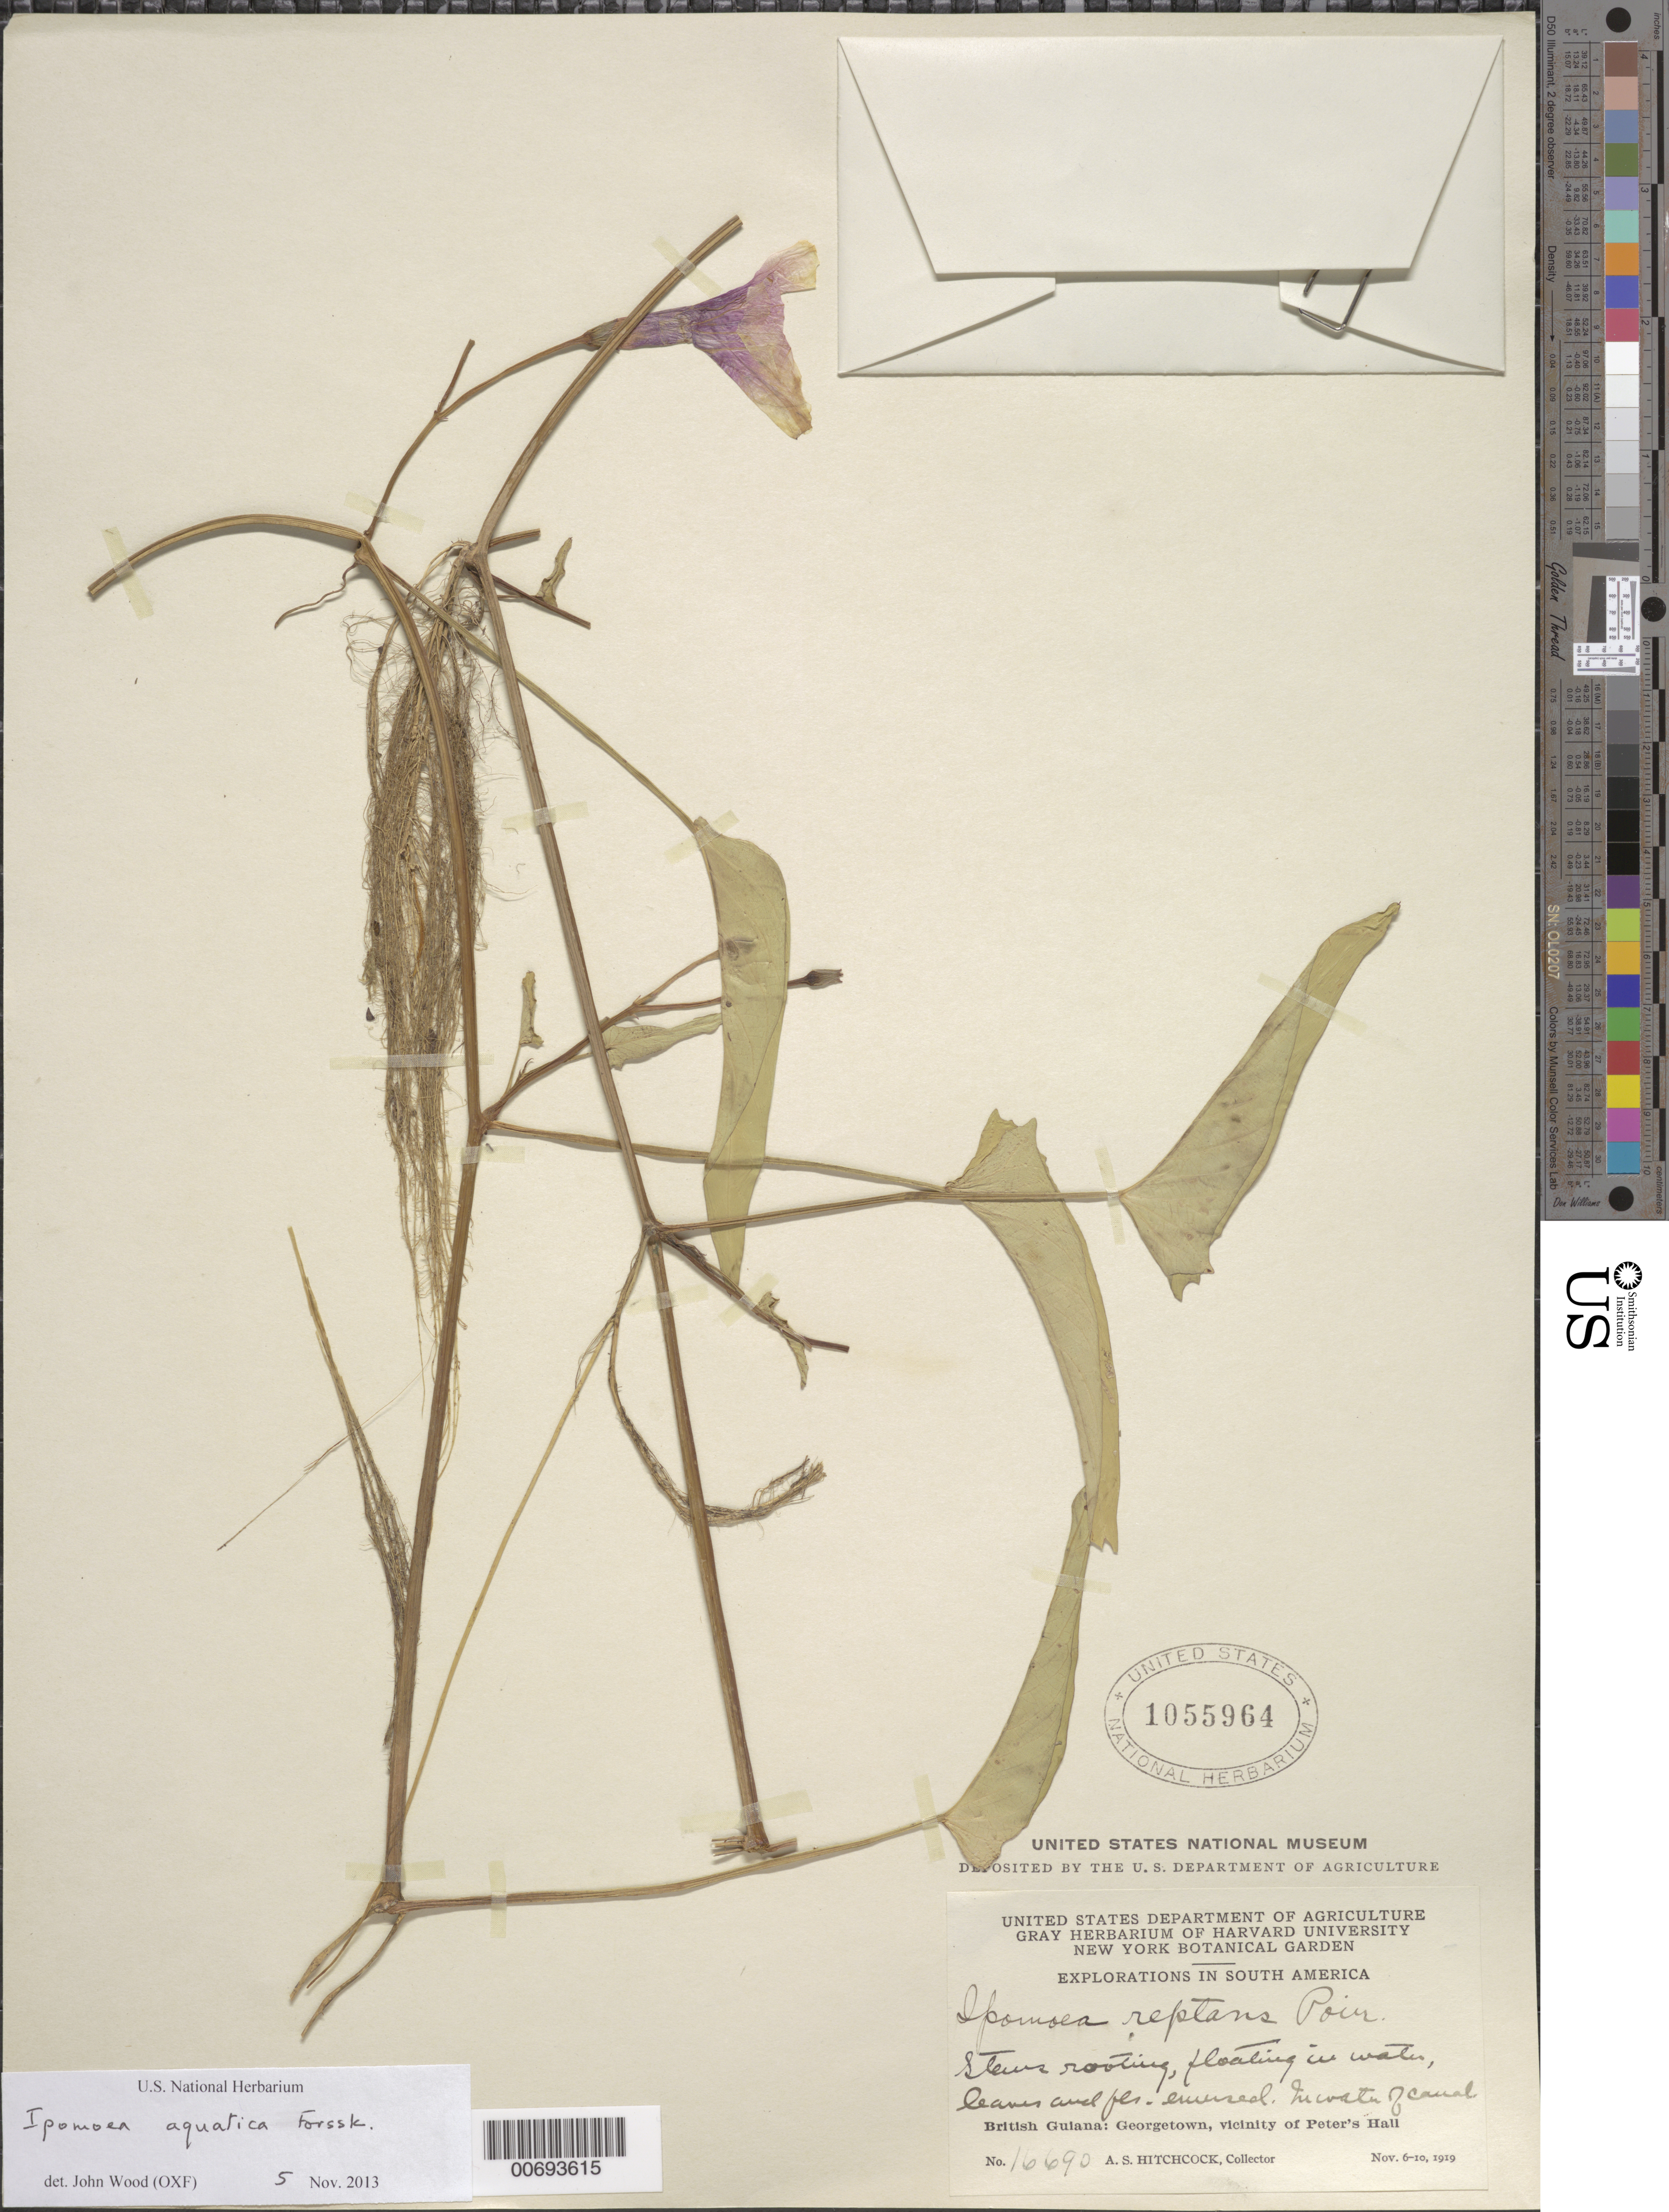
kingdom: Plantae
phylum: Tracheophyta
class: Magnoliopsida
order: Solanales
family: Convolvulaceae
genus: Ipomoea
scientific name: Ipomoea reptans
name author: Poir.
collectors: A. S. Hitchcock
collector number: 16690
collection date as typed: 6-Nov-19 to 10-Nov-19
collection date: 1919-11-06/1919-11-10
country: Guyana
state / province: Demerara-Mahaica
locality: Georgetown, vic. of Peter's Hall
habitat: Stems rooting, floating in water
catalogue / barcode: US 1055964